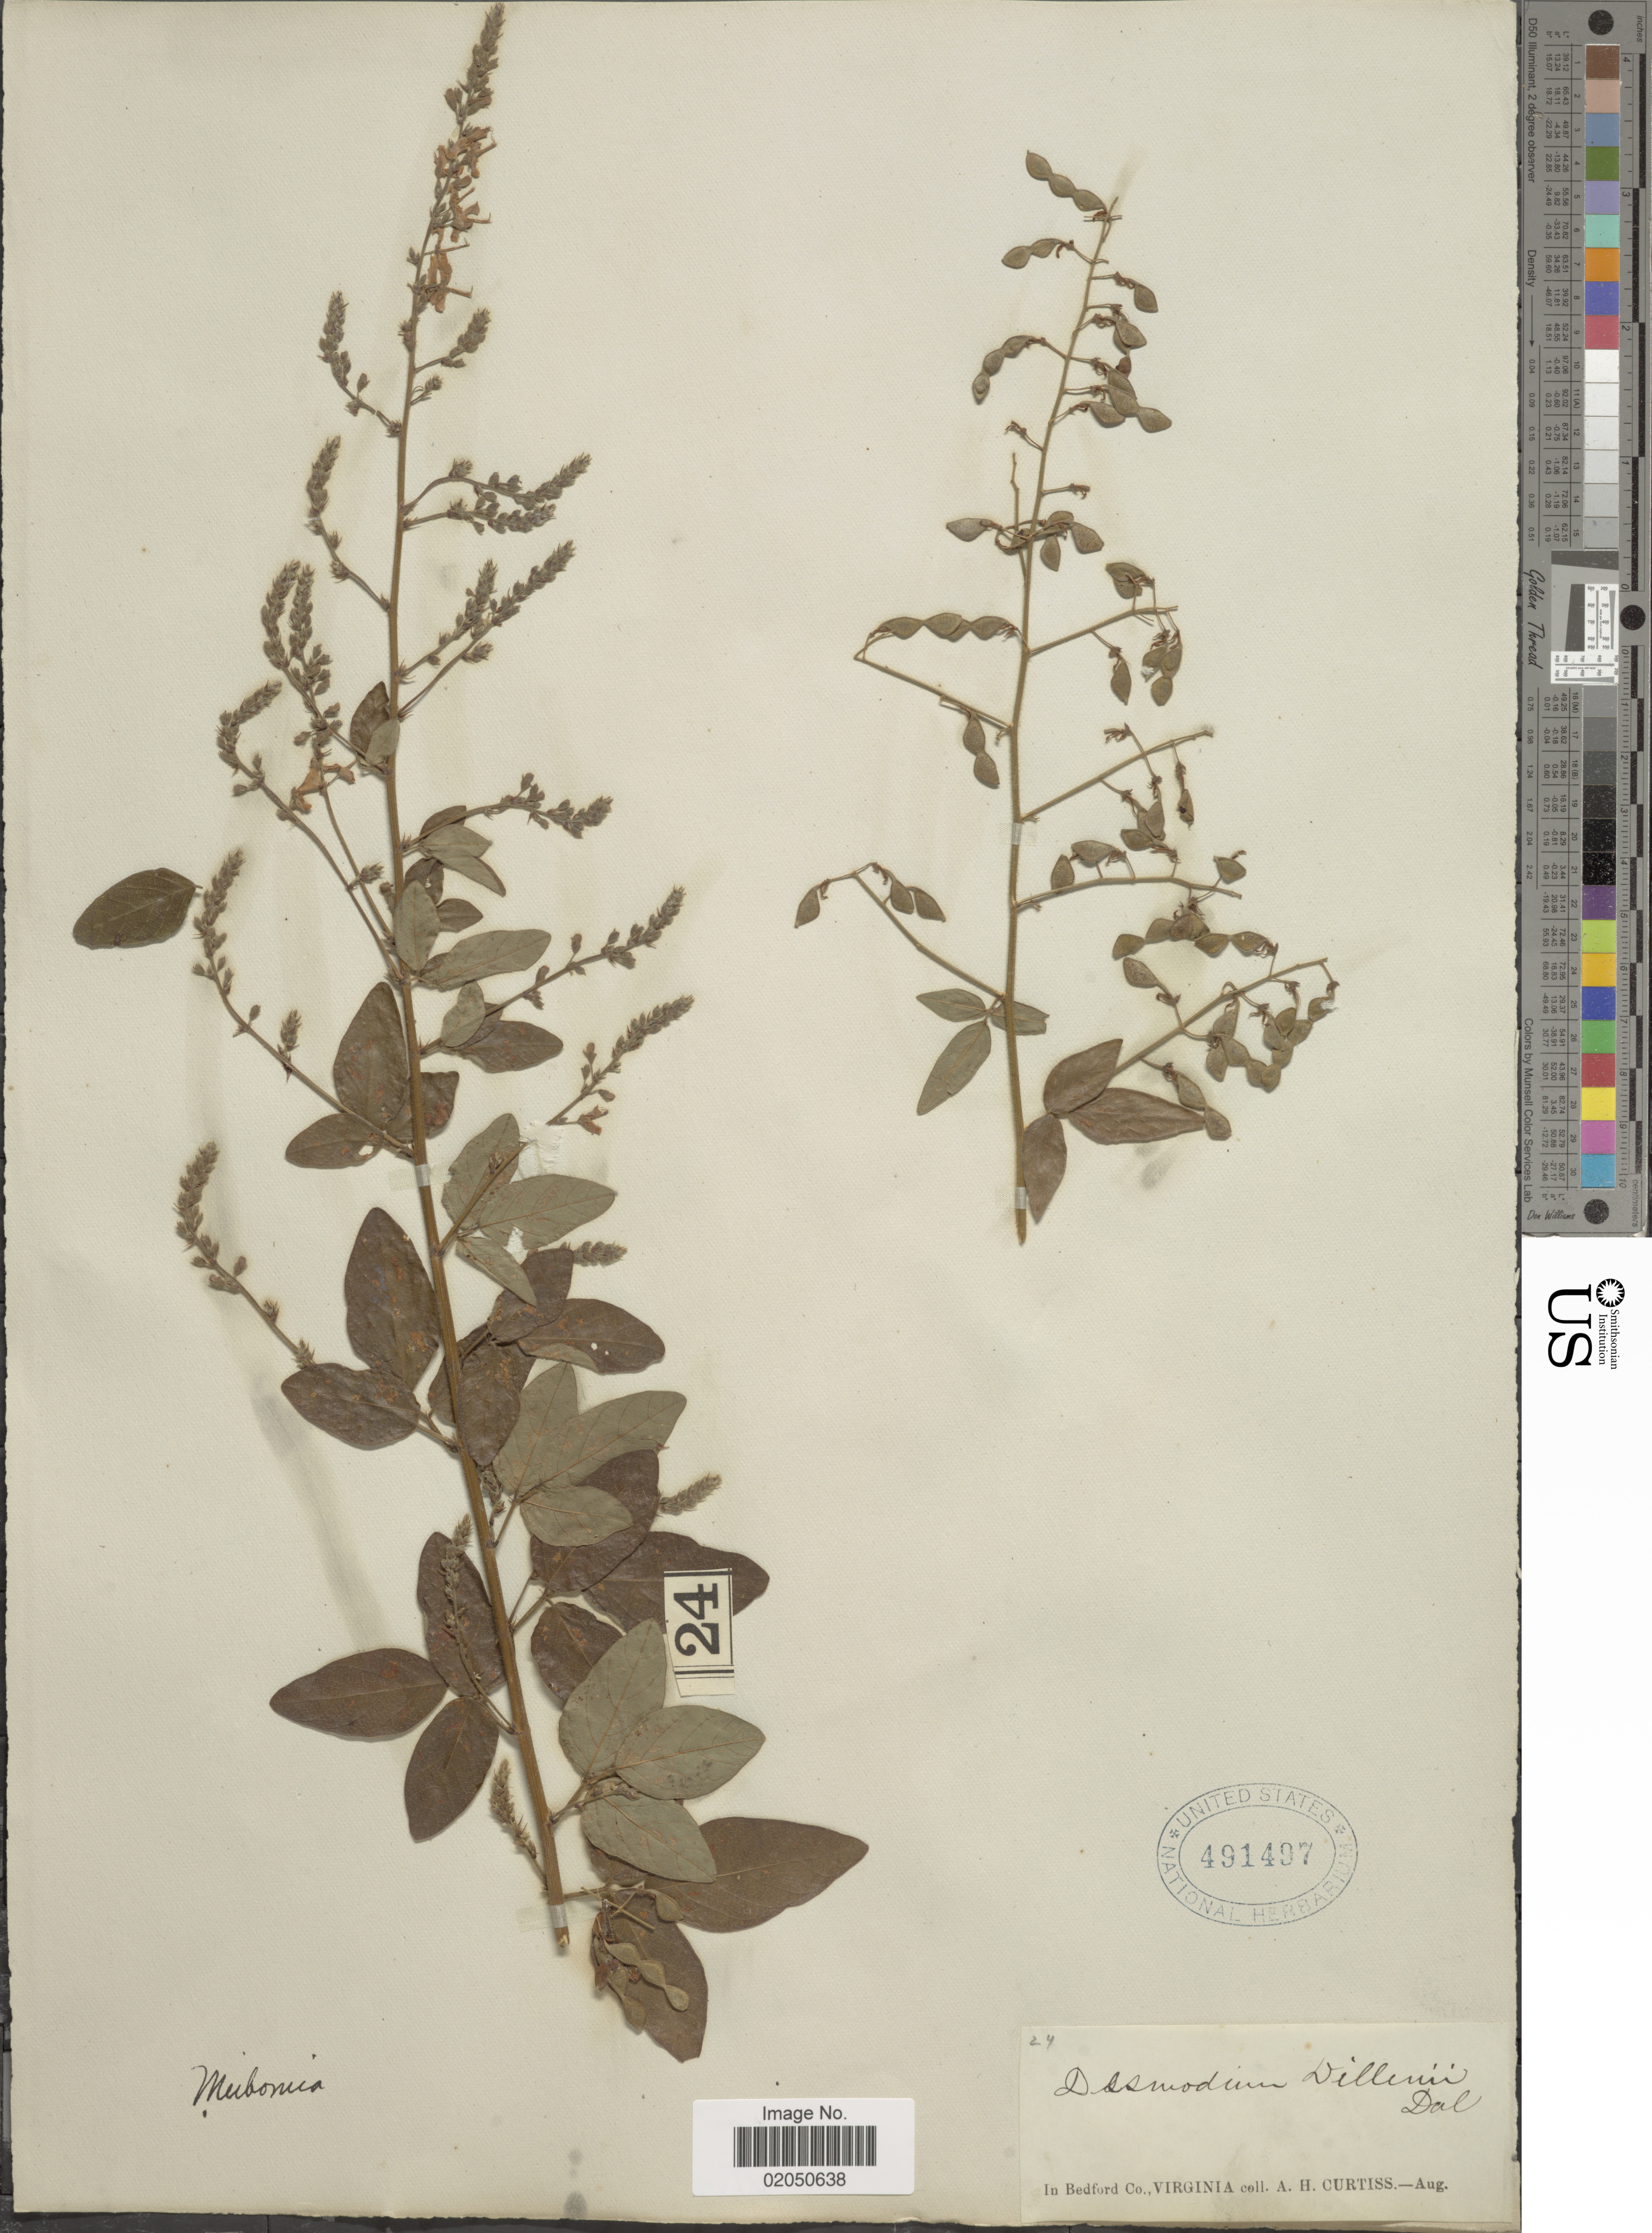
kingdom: Plantae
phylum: Tracheophyta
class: Magnoliopsida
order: Fabales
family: Fabaceae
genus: Desmodium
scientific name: Desmodium glabellum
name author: (Michx.) DC.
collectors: A. H. Curtiss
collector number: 24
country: United States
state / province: Virginia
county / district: Bedford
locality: In Bedford Co.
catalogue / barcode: US 491497